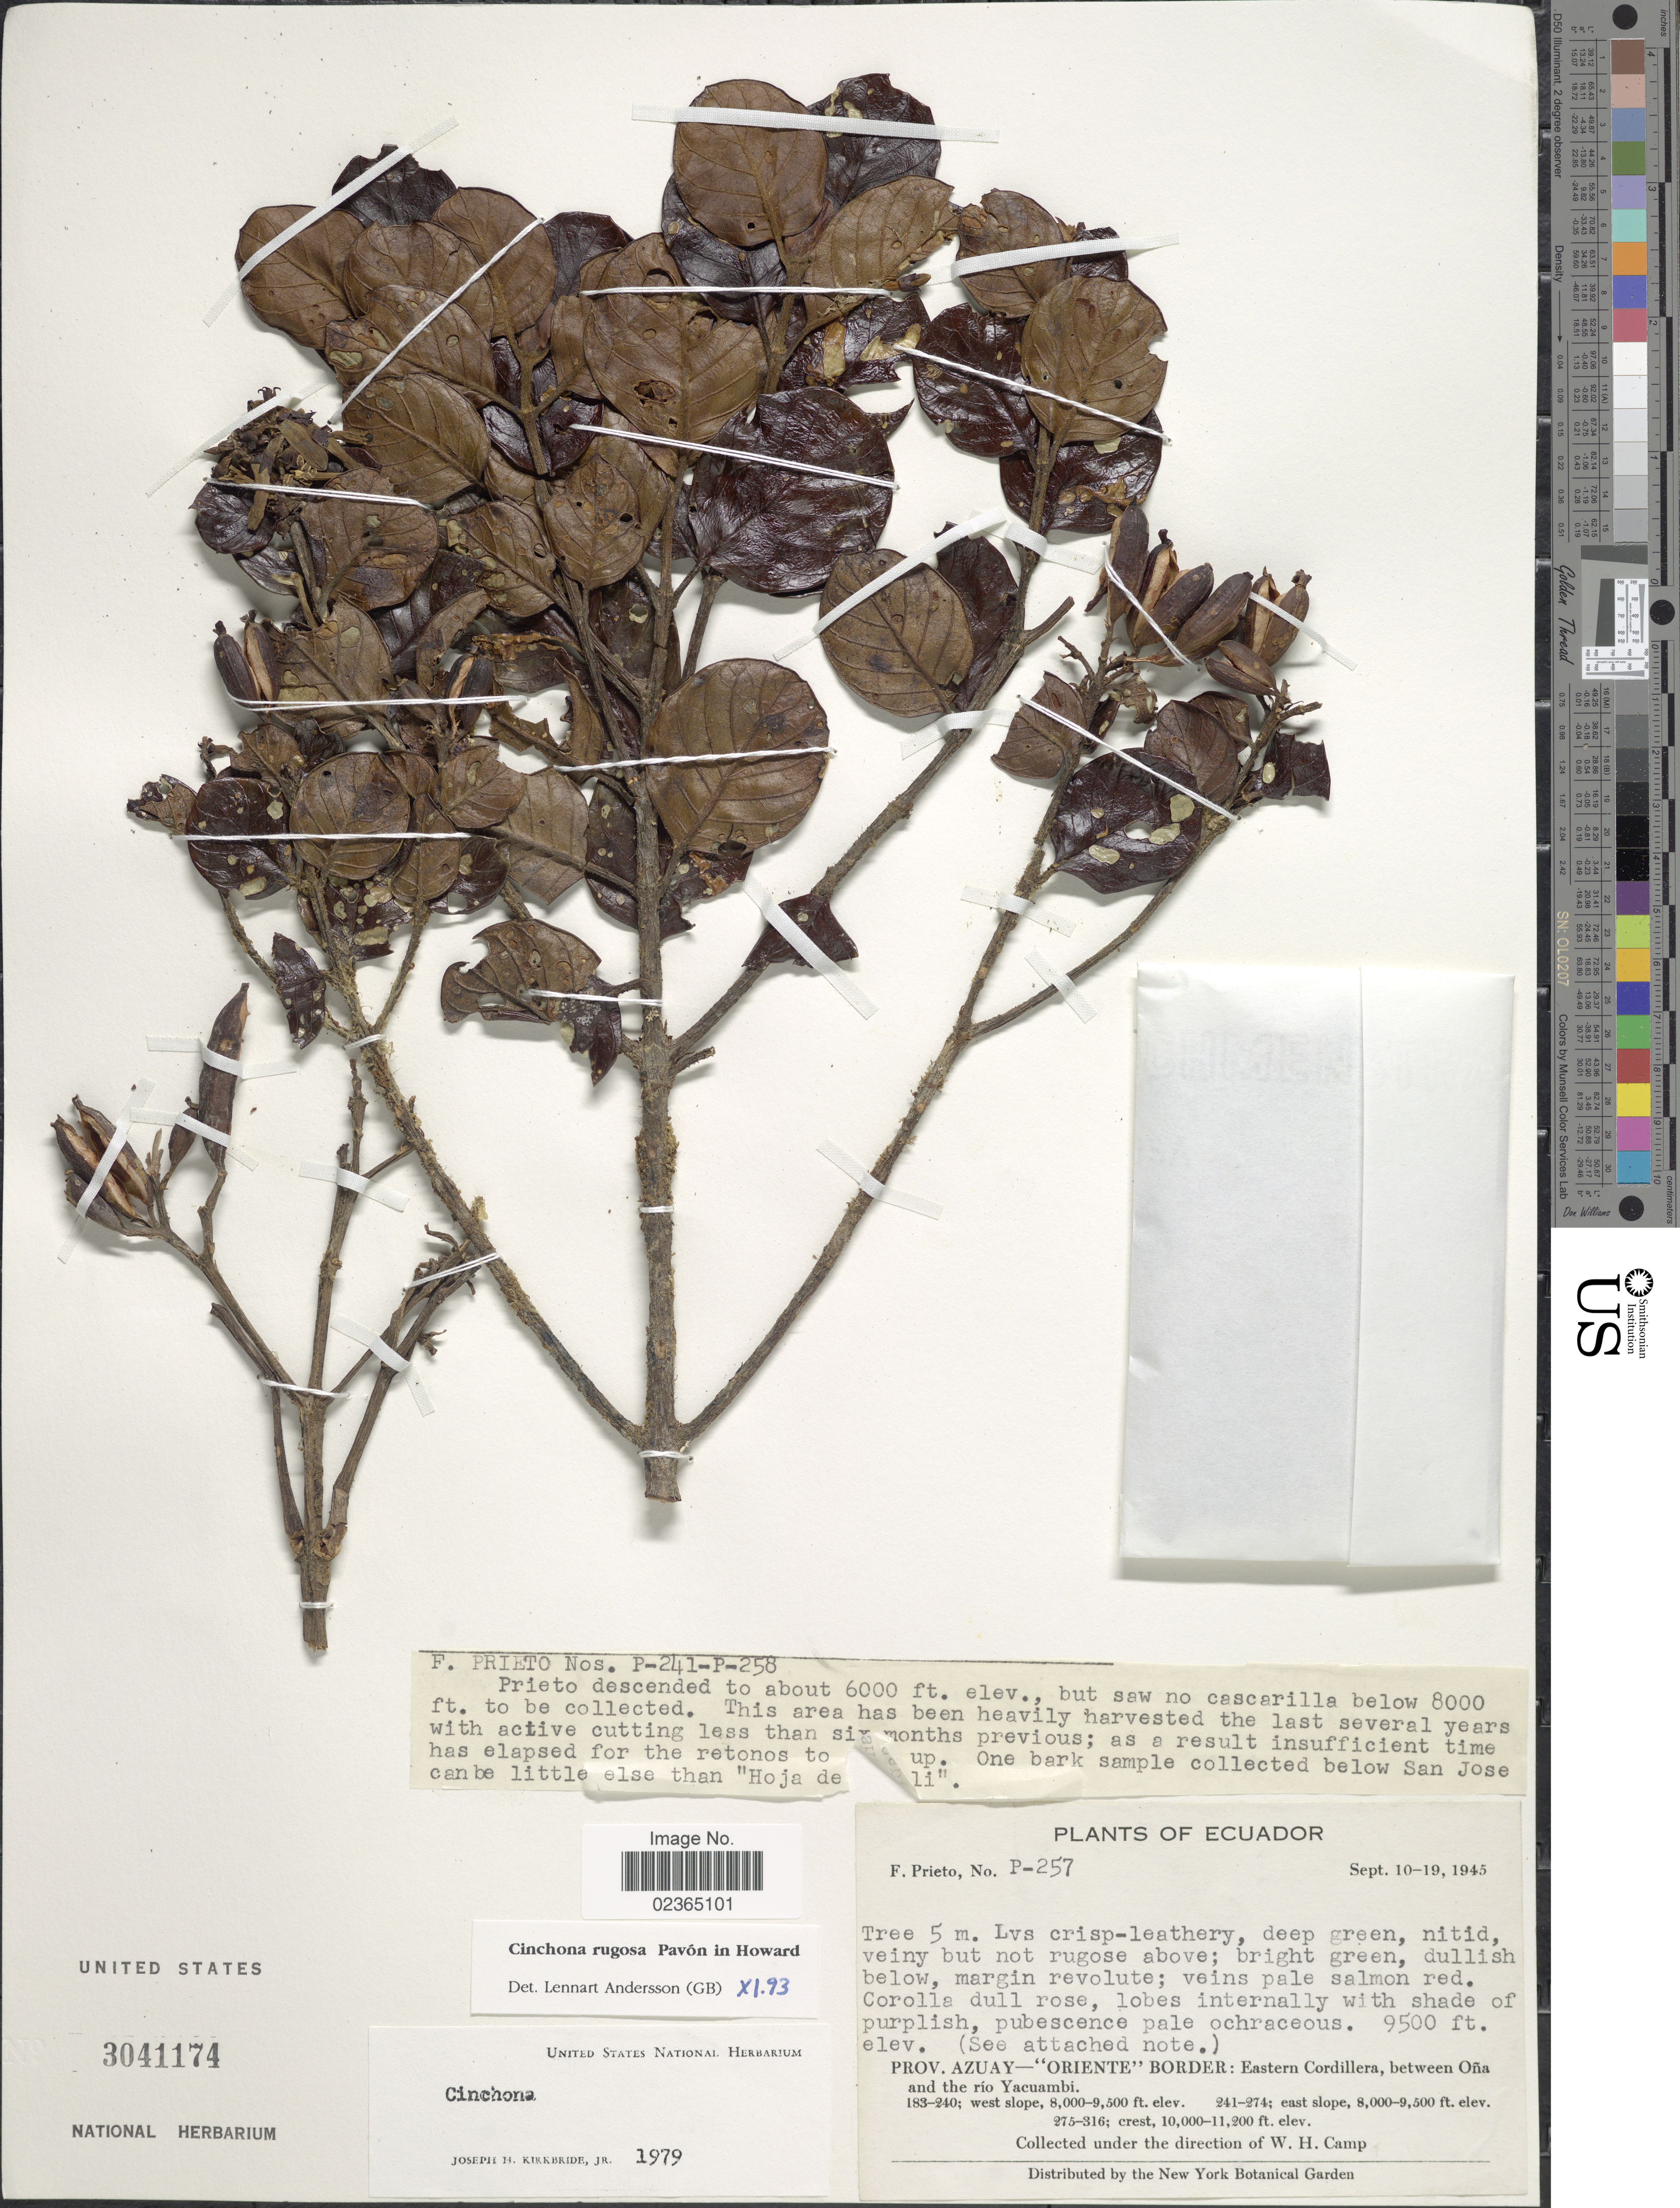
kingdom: Plantae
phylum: Tracheophyta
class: Magnoliopsida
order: Gentianales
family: Rubiaceae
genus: Cinchona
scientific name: Cinchona rugosa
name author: Pav.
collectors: F. Prieto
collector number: P-257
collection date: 1945-09-10/1945-09-19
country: Ecuador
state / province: Azuay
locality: Oriente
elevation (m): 2896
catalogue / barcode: US 3041174